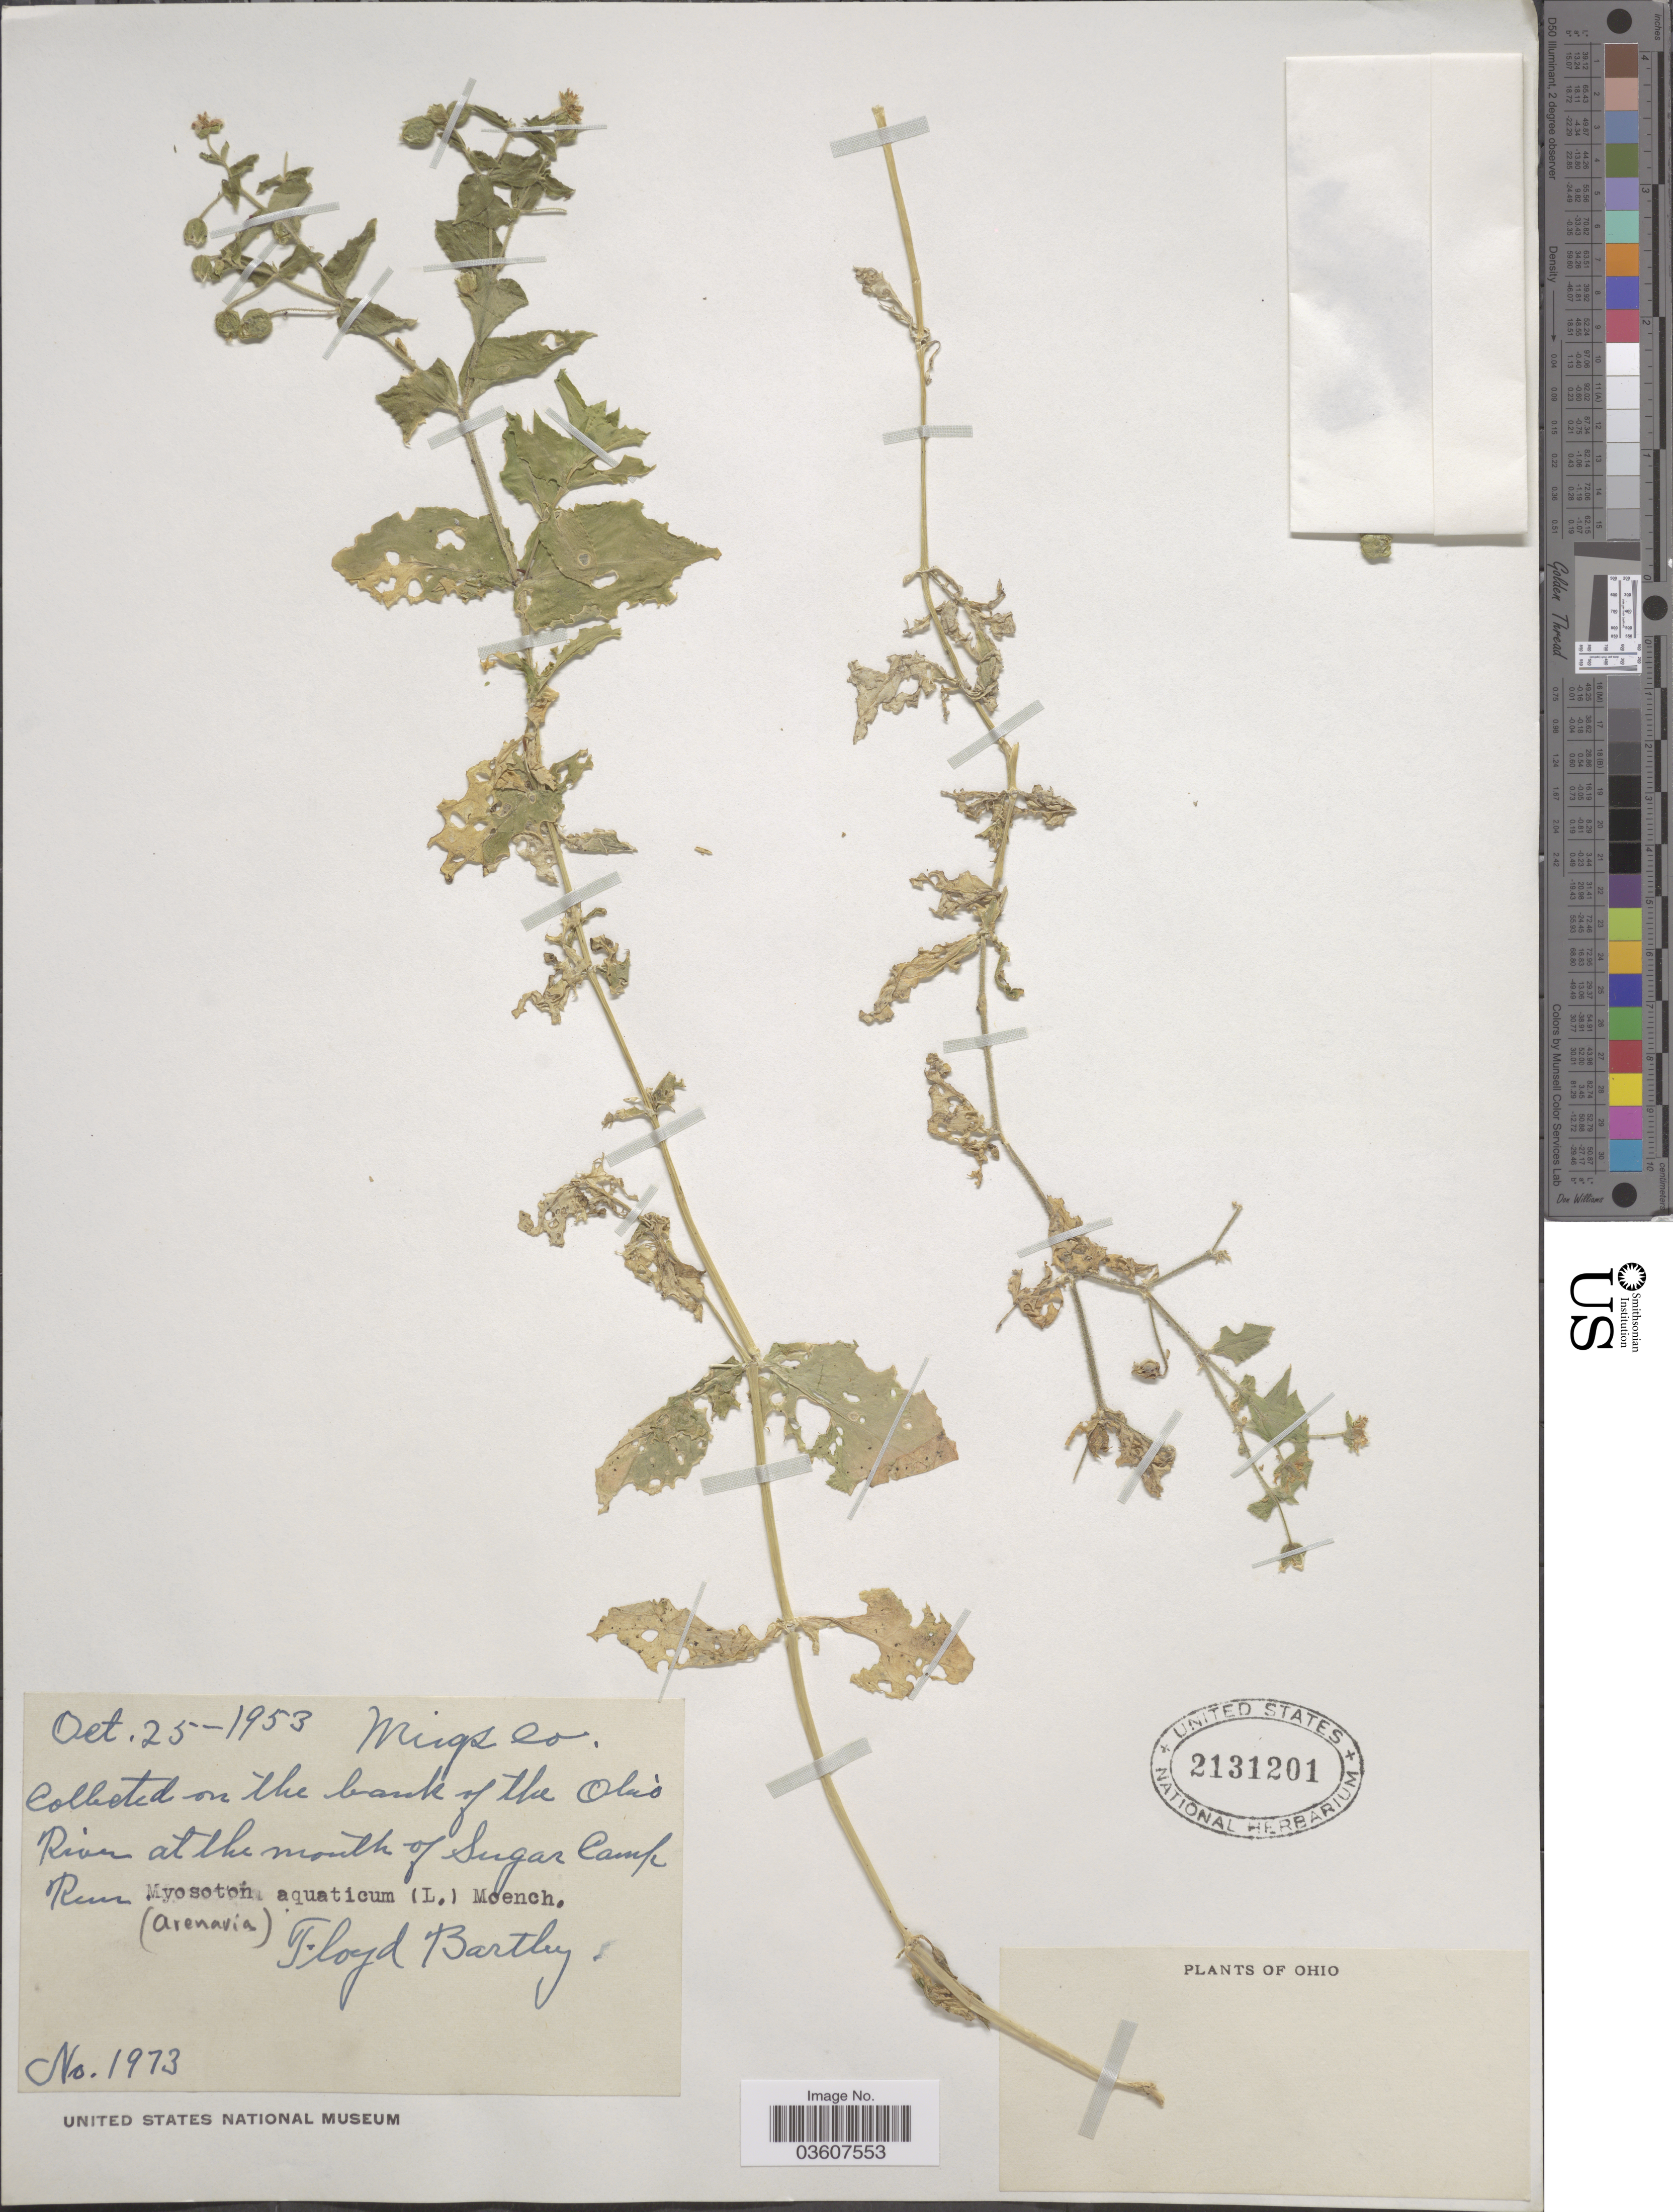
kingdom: Plantae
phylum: Tracheophyta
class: Magnoliopsida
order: Caryophyllales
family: Caryophyllaceae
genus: Stellaria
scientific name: Stellaria aquatica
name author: L.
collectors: F. Bartley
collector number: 1973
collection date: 1953-10-25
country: United States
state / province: Ohio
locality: Meighs Co. On the bank of the Ohio River at the mouth of Sugar Camp.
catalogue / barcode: US 2131201